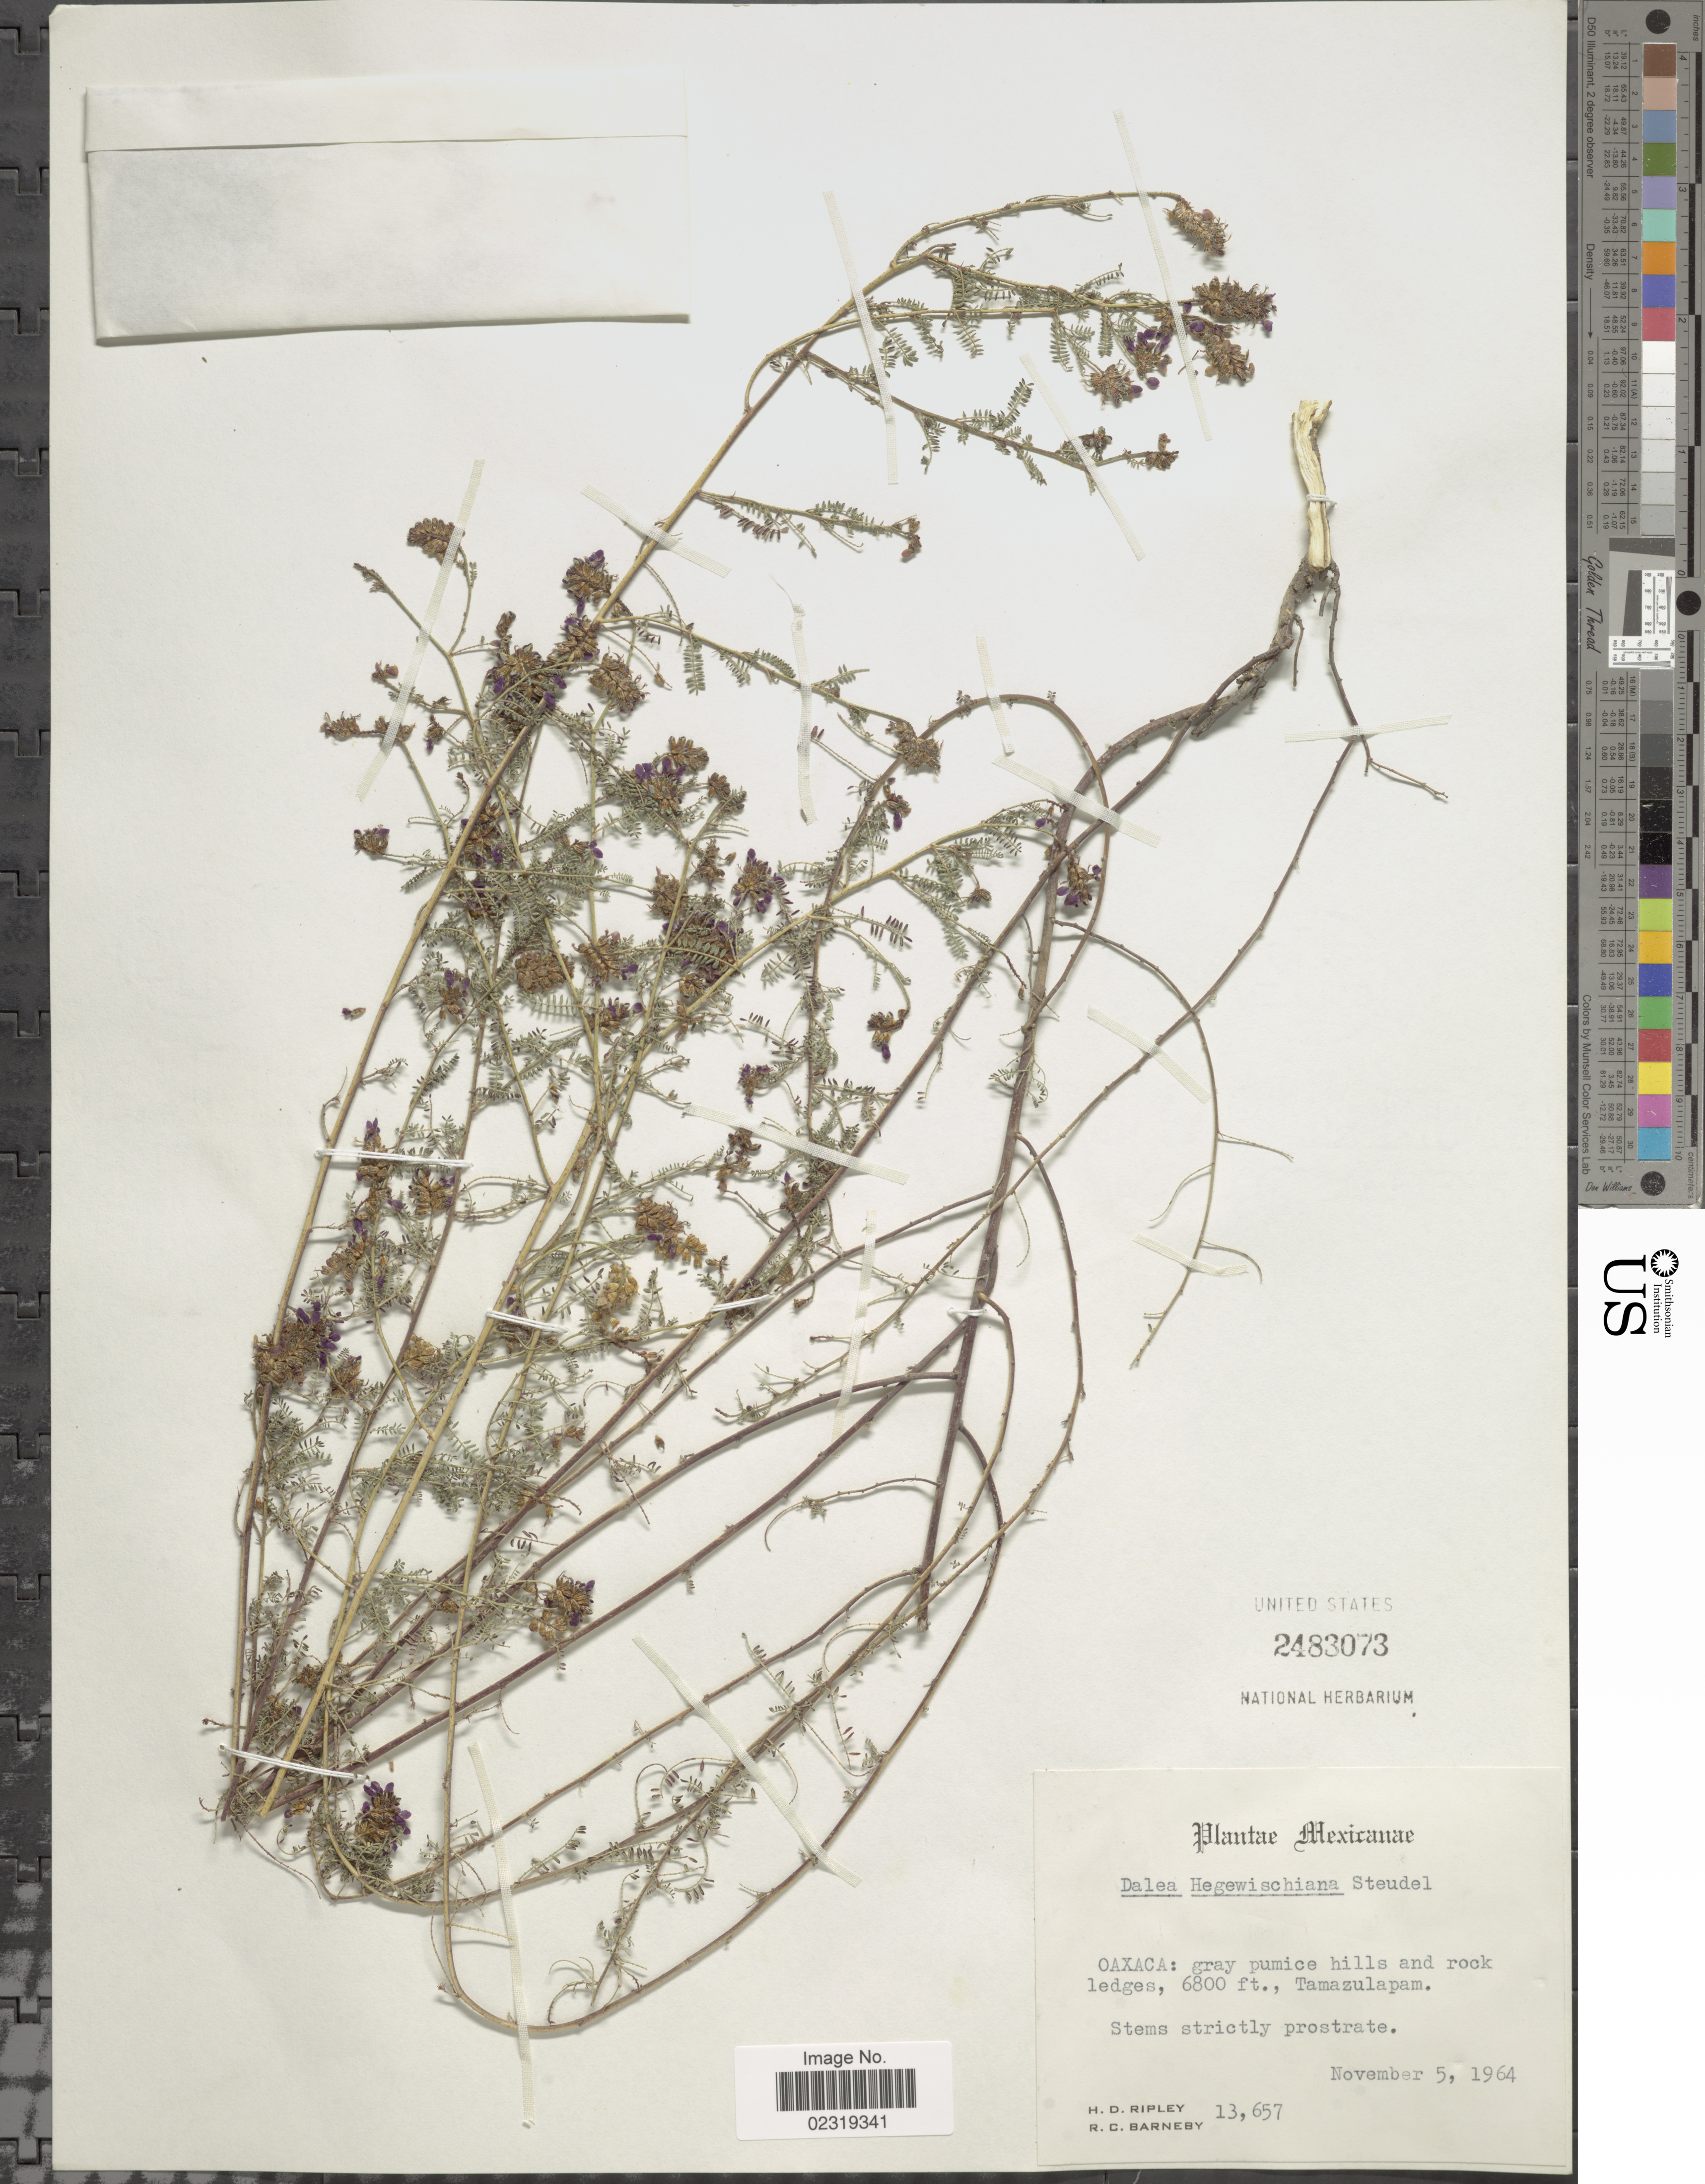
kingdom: Plantae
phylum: Tracheophyta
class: Magnoliopsida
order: Fabales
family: Fabaceae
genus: Dalea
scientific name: Dalea hegewischiana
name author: Steud.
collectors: H. Ripley & R. C. Barneby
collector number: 13657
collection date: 1964-11-05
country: Mexico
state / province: Oaxaca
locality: Tamazulapam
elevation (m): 2073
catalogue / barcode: US 2483073